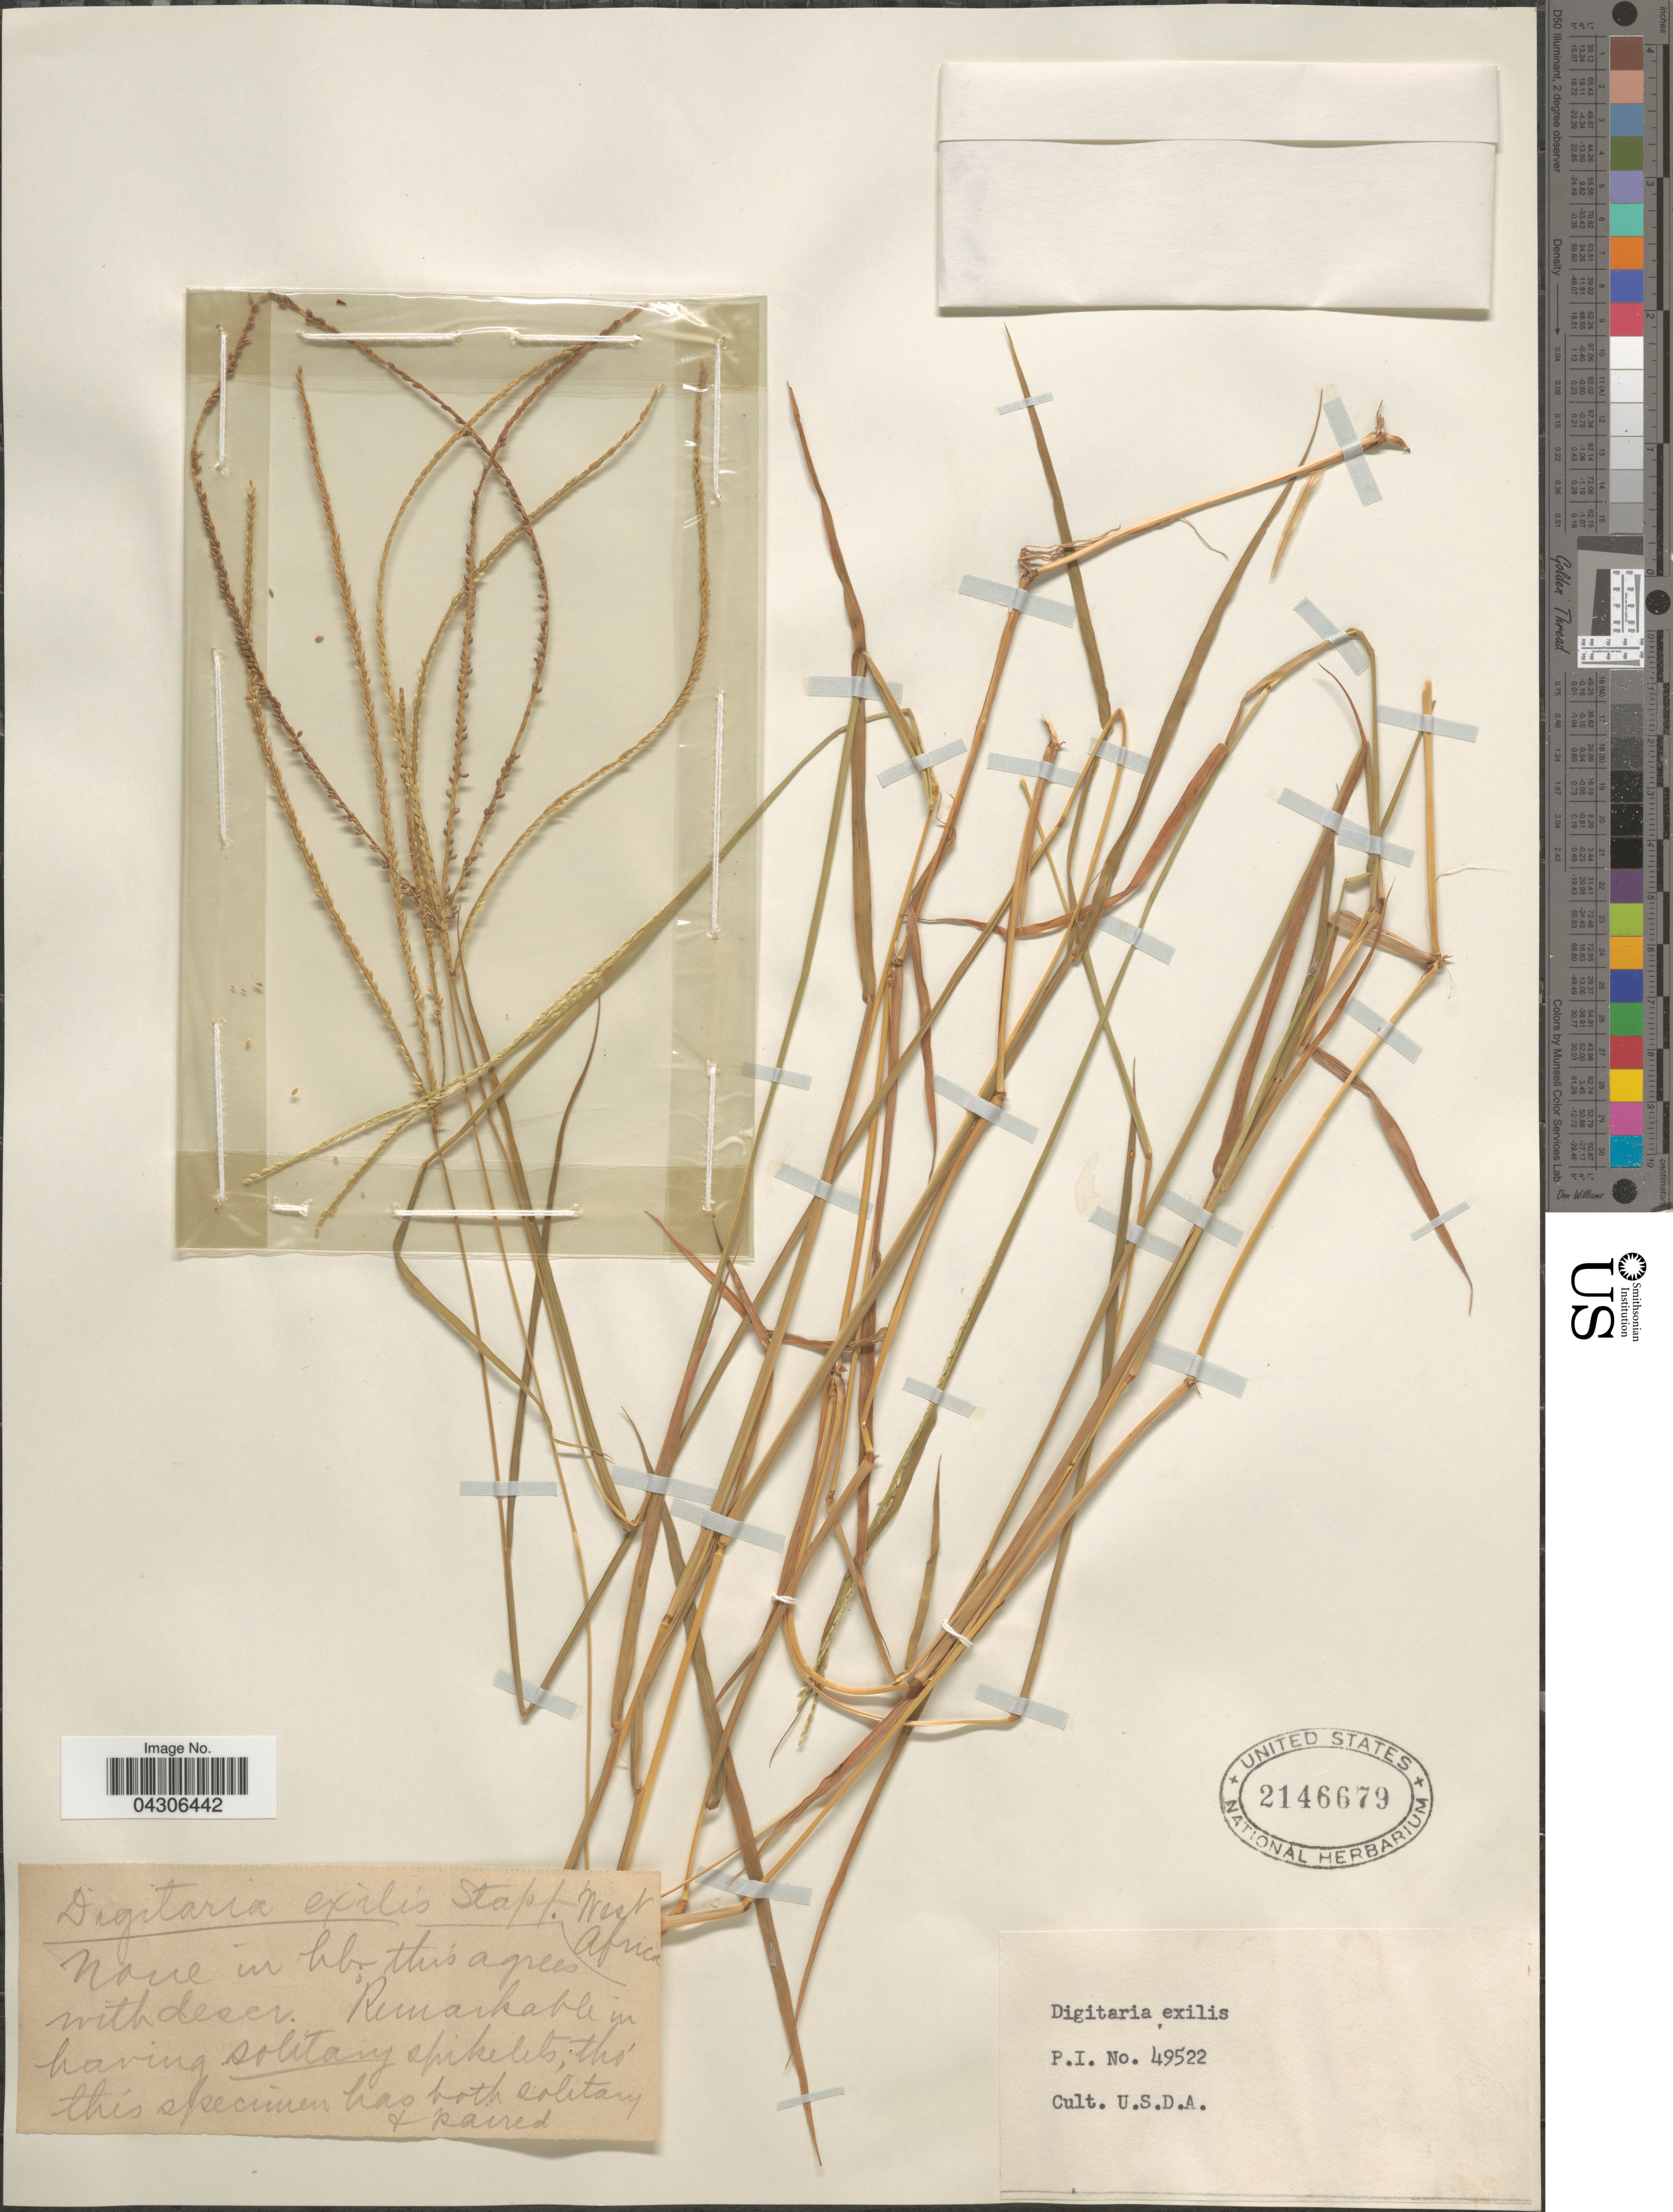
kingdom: Plantae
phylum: Tracheophyta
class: Liliopsida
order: Poales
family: Poaceae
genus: Digitaria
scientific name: Digitaria exilis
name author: Stapf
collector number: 49522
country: United States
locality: Cult. U.S.D.A.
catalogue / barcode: US 2146679